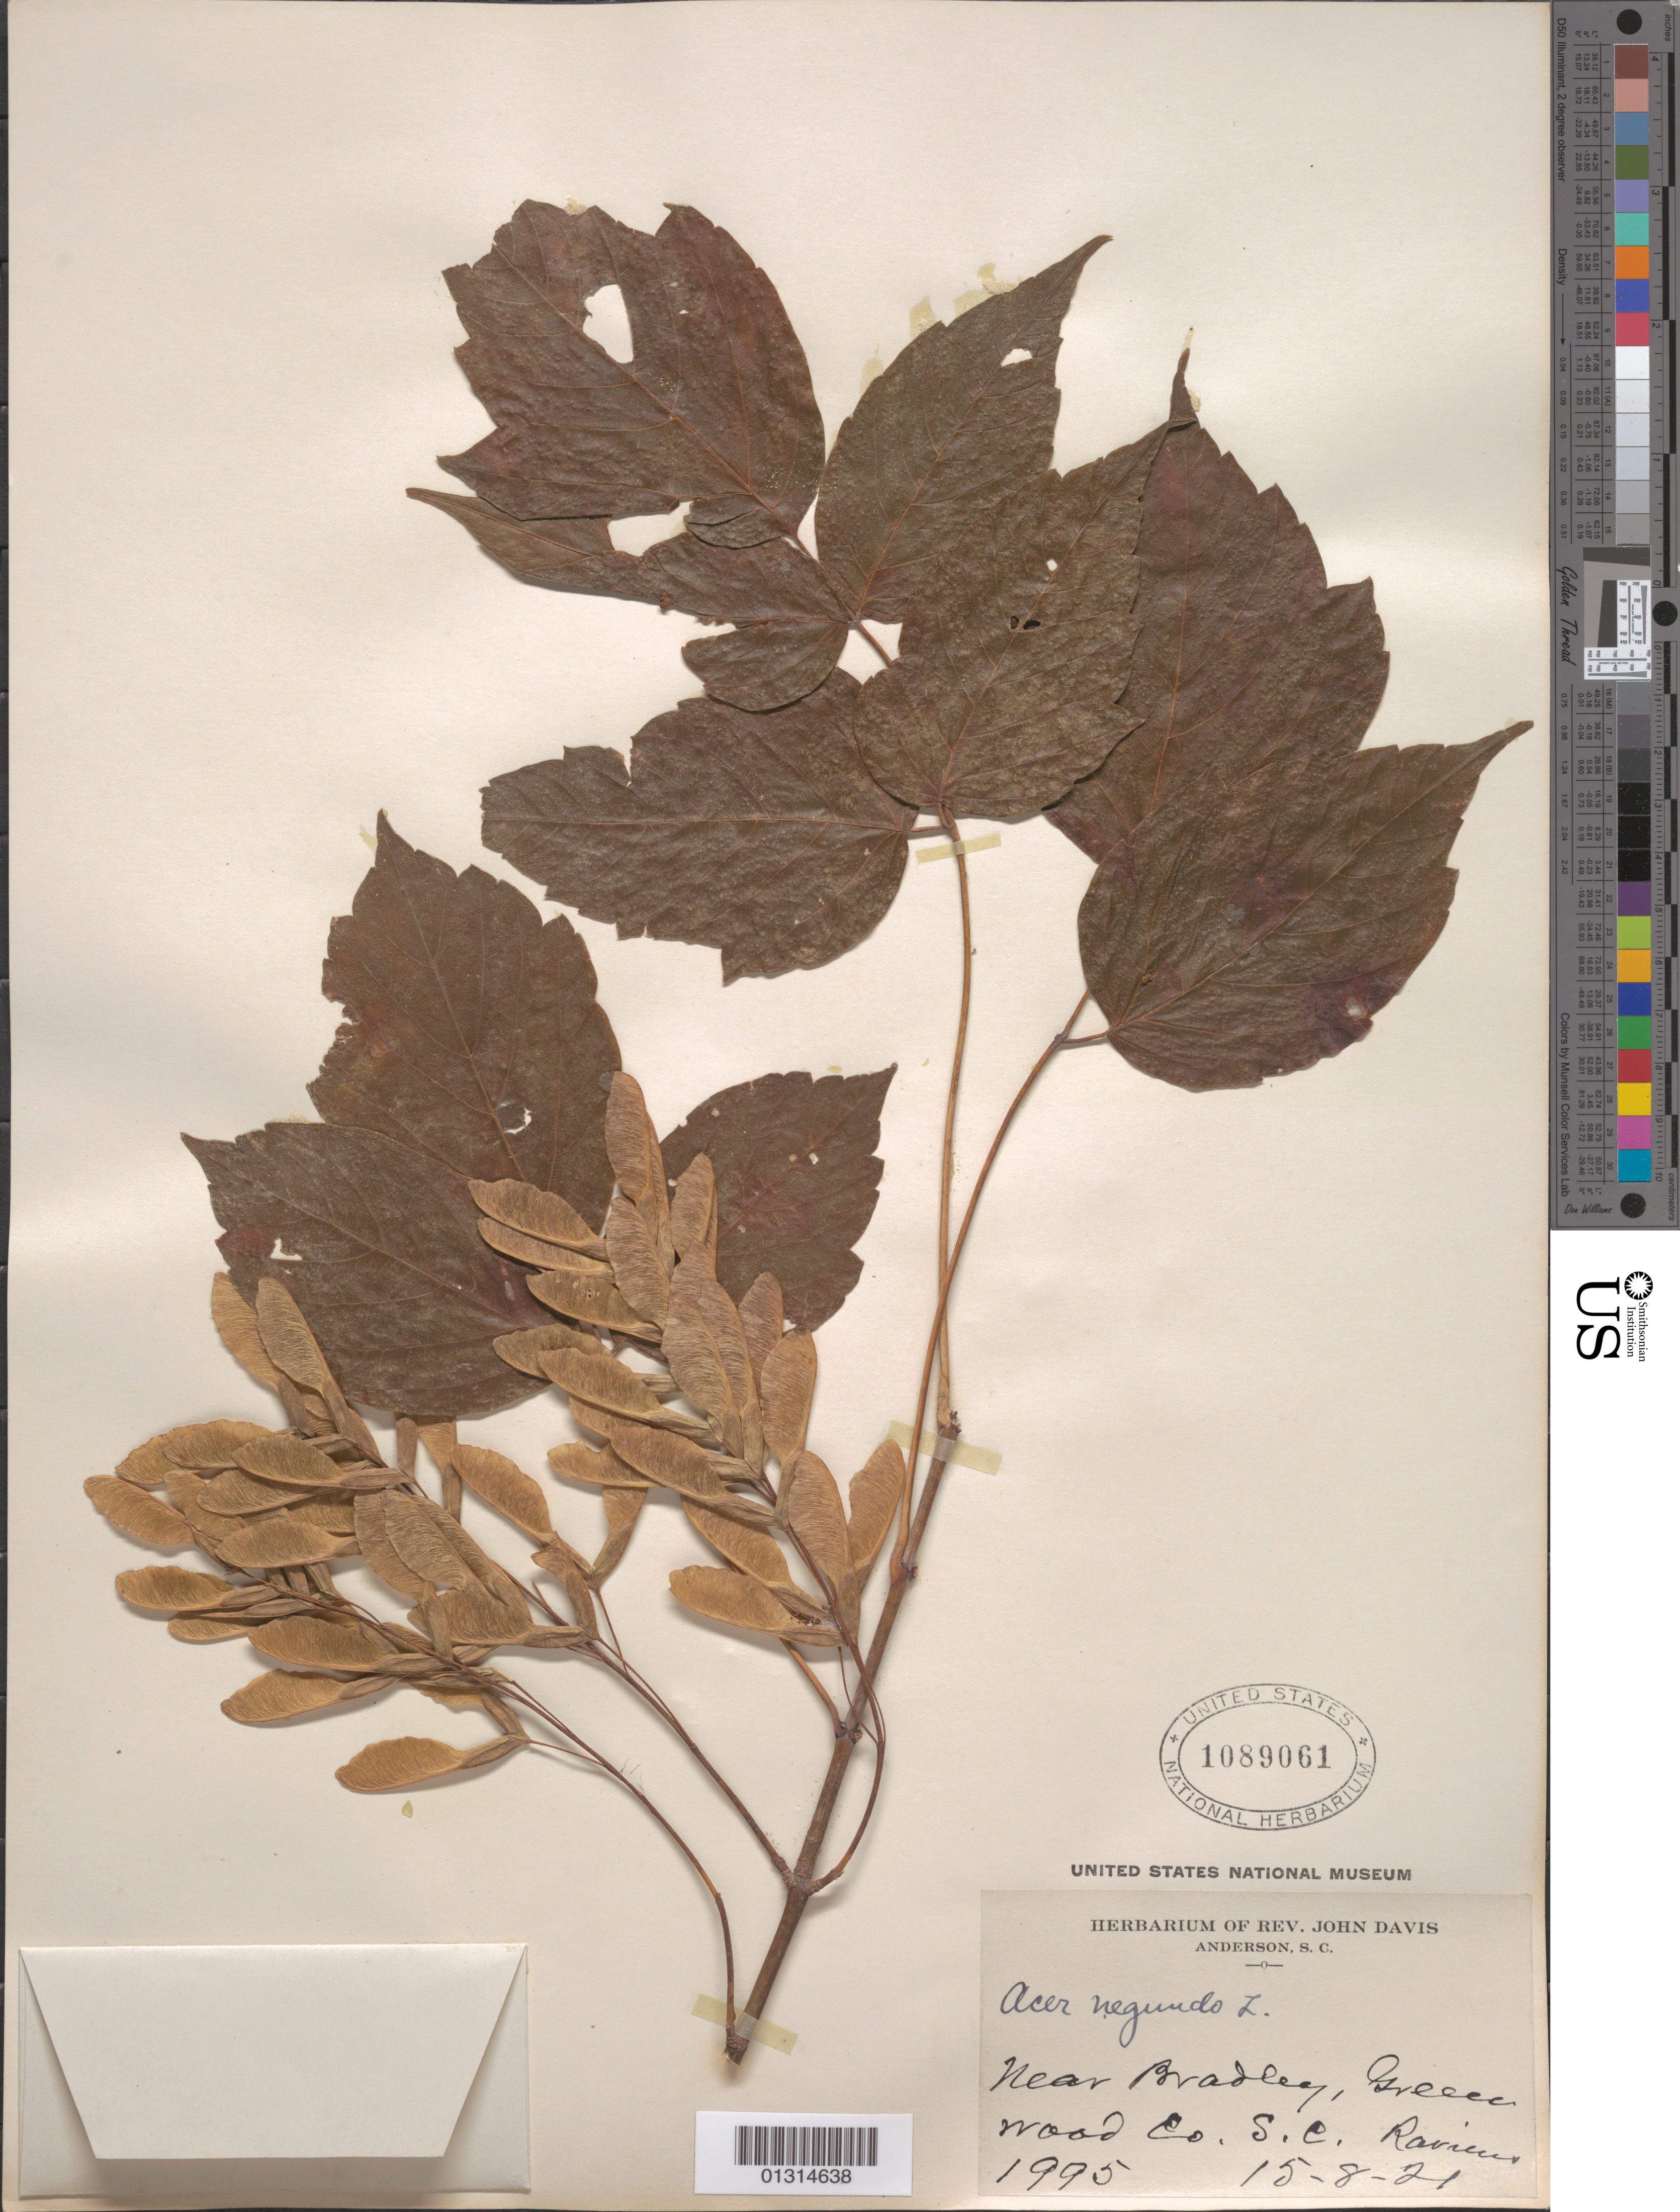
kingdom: Plantae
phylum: Tracheophyta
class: Magnoliopsida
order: Sapindales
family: Sapindaceae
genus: Acer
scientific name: Acer negundo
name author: L.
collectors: J. Davis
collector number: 1995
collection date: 1921-08-15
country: United States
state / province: South Carolina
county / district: Greenwood County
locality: Greenwood County, near Bradley.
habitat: Ravines [?]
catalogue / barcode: US 1089061